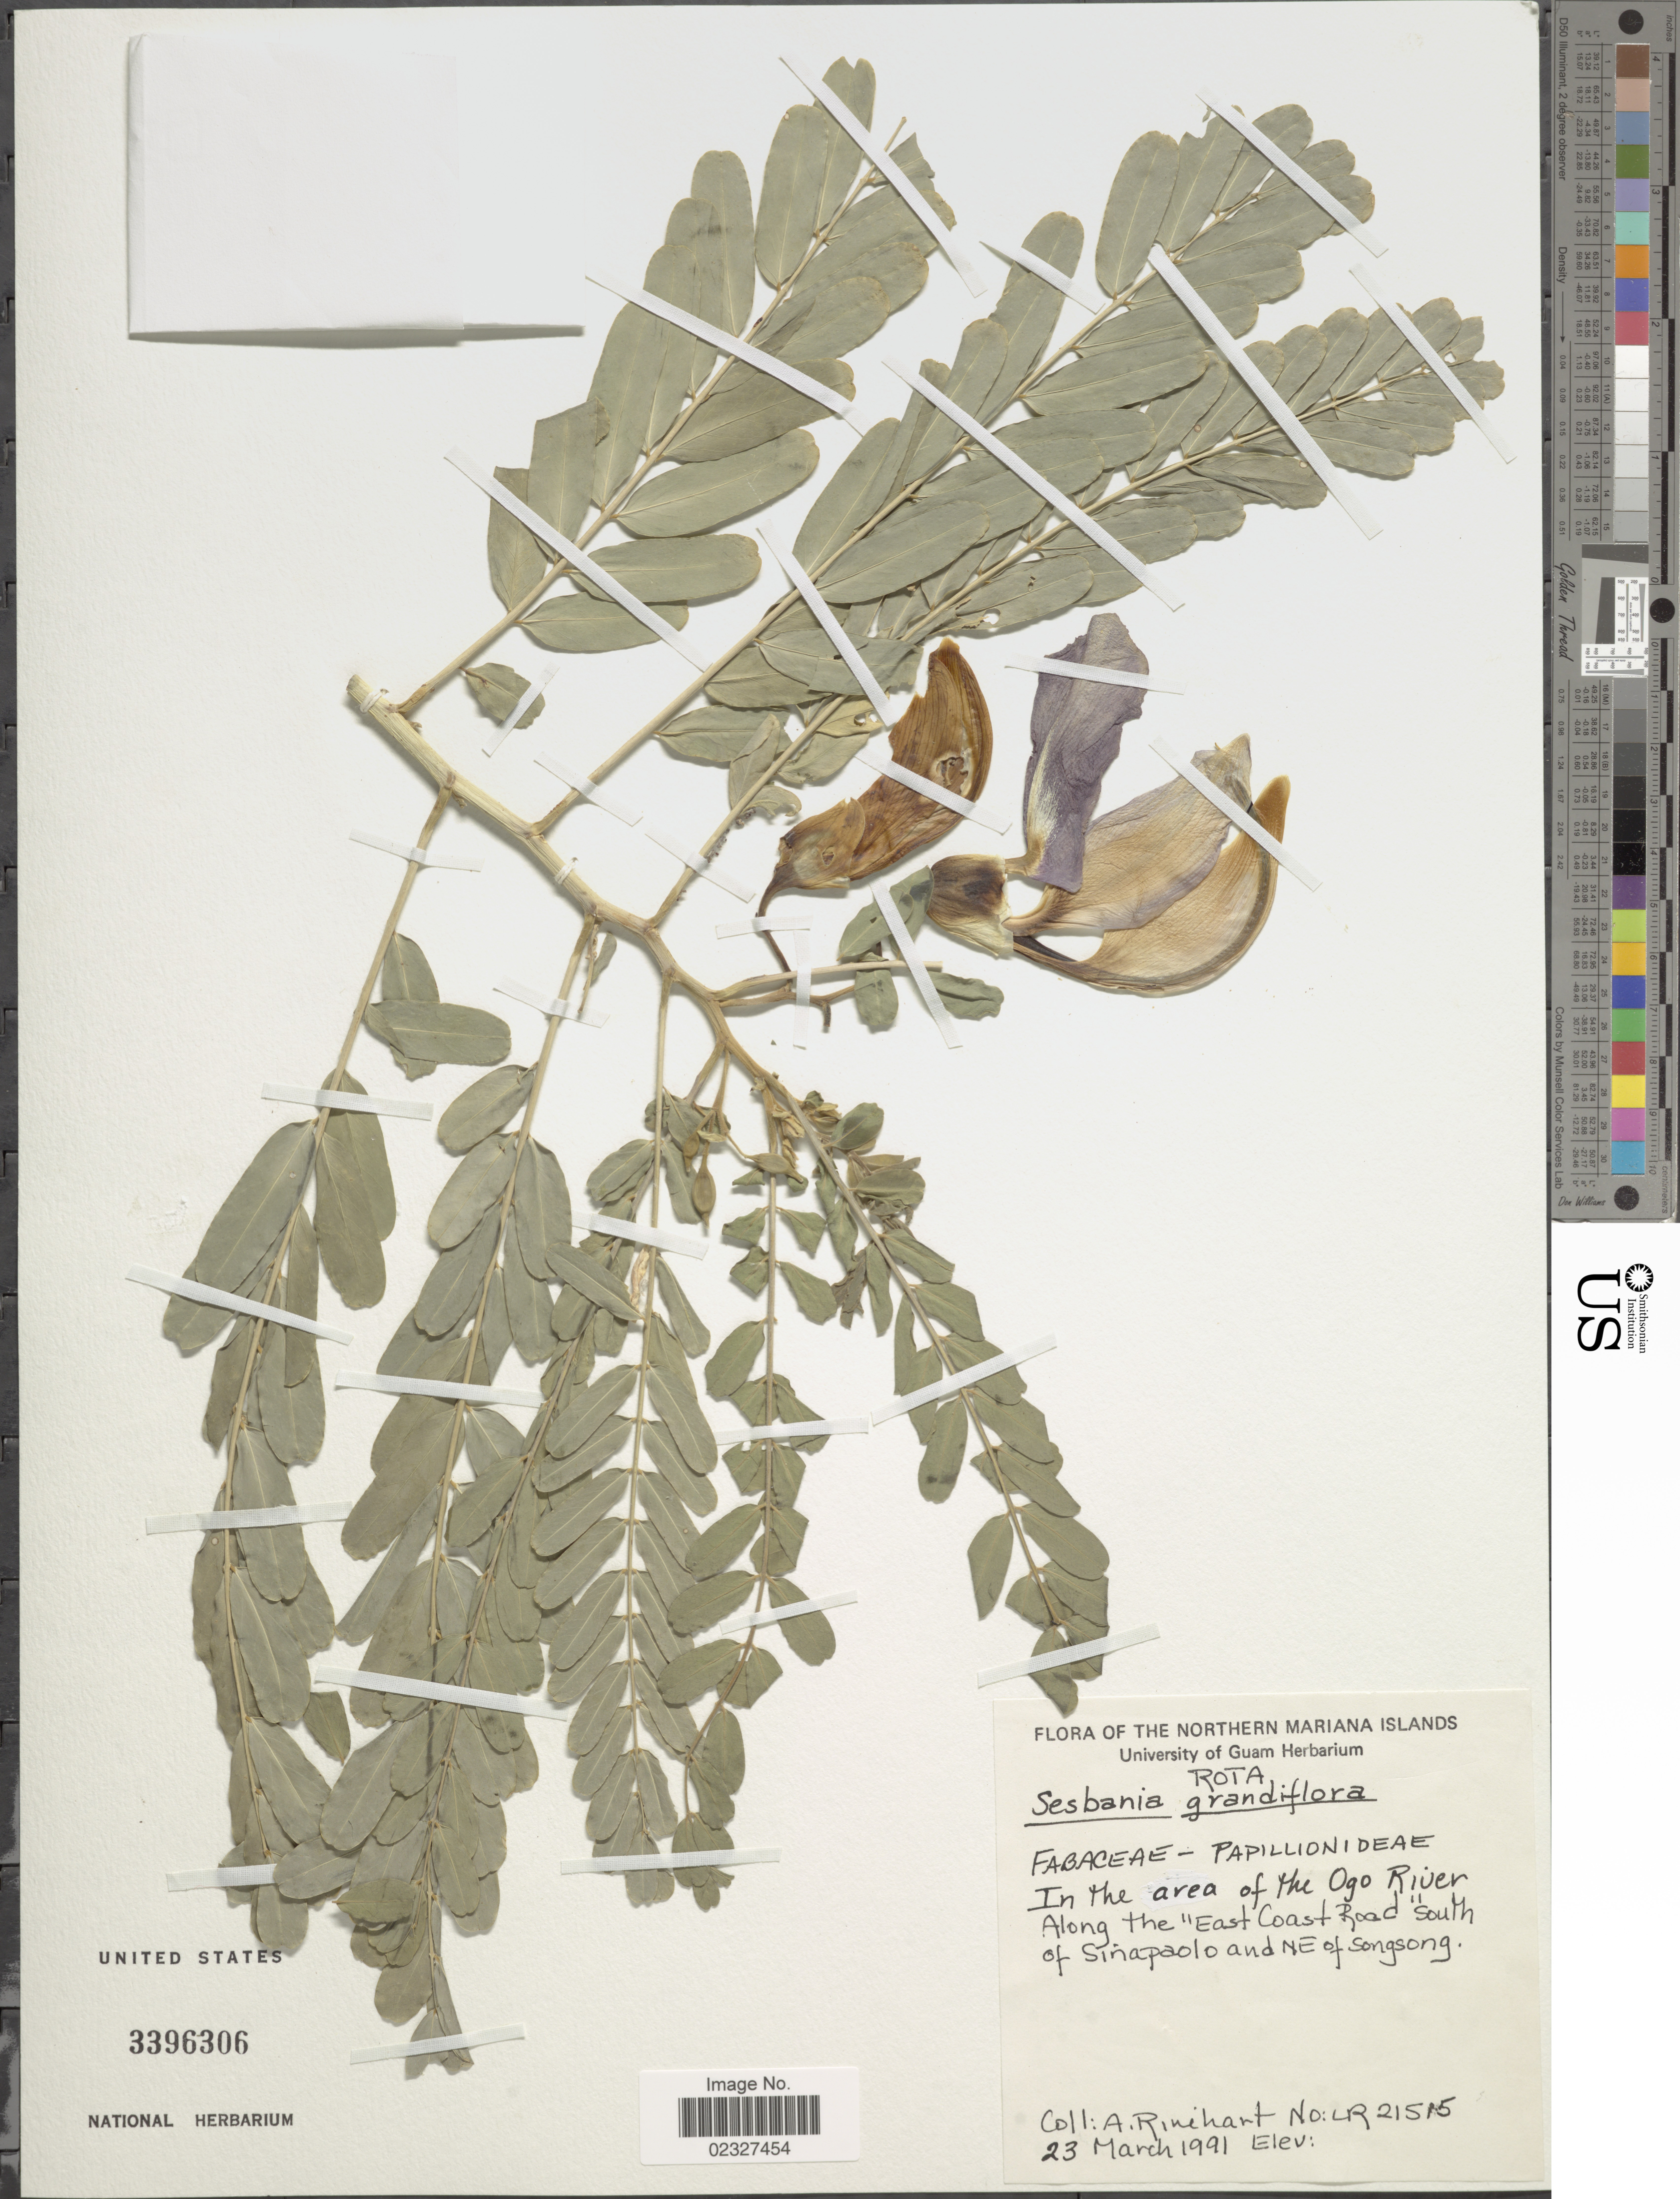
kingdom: Plantae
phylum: Tracheophyta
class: Magnoliopsida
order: Fabales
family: Fabaceae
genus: Sesbania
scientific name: Sesbania grandiflora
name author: (L.) Poir.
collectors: A. Rinehart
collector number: R21515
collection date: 1991-03-23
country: Northern Mariana Islands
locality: In the area of the Ogo River, along the "East Coast Road" south of Sinapaolo and NE of Songsong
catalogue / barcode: US 3396306